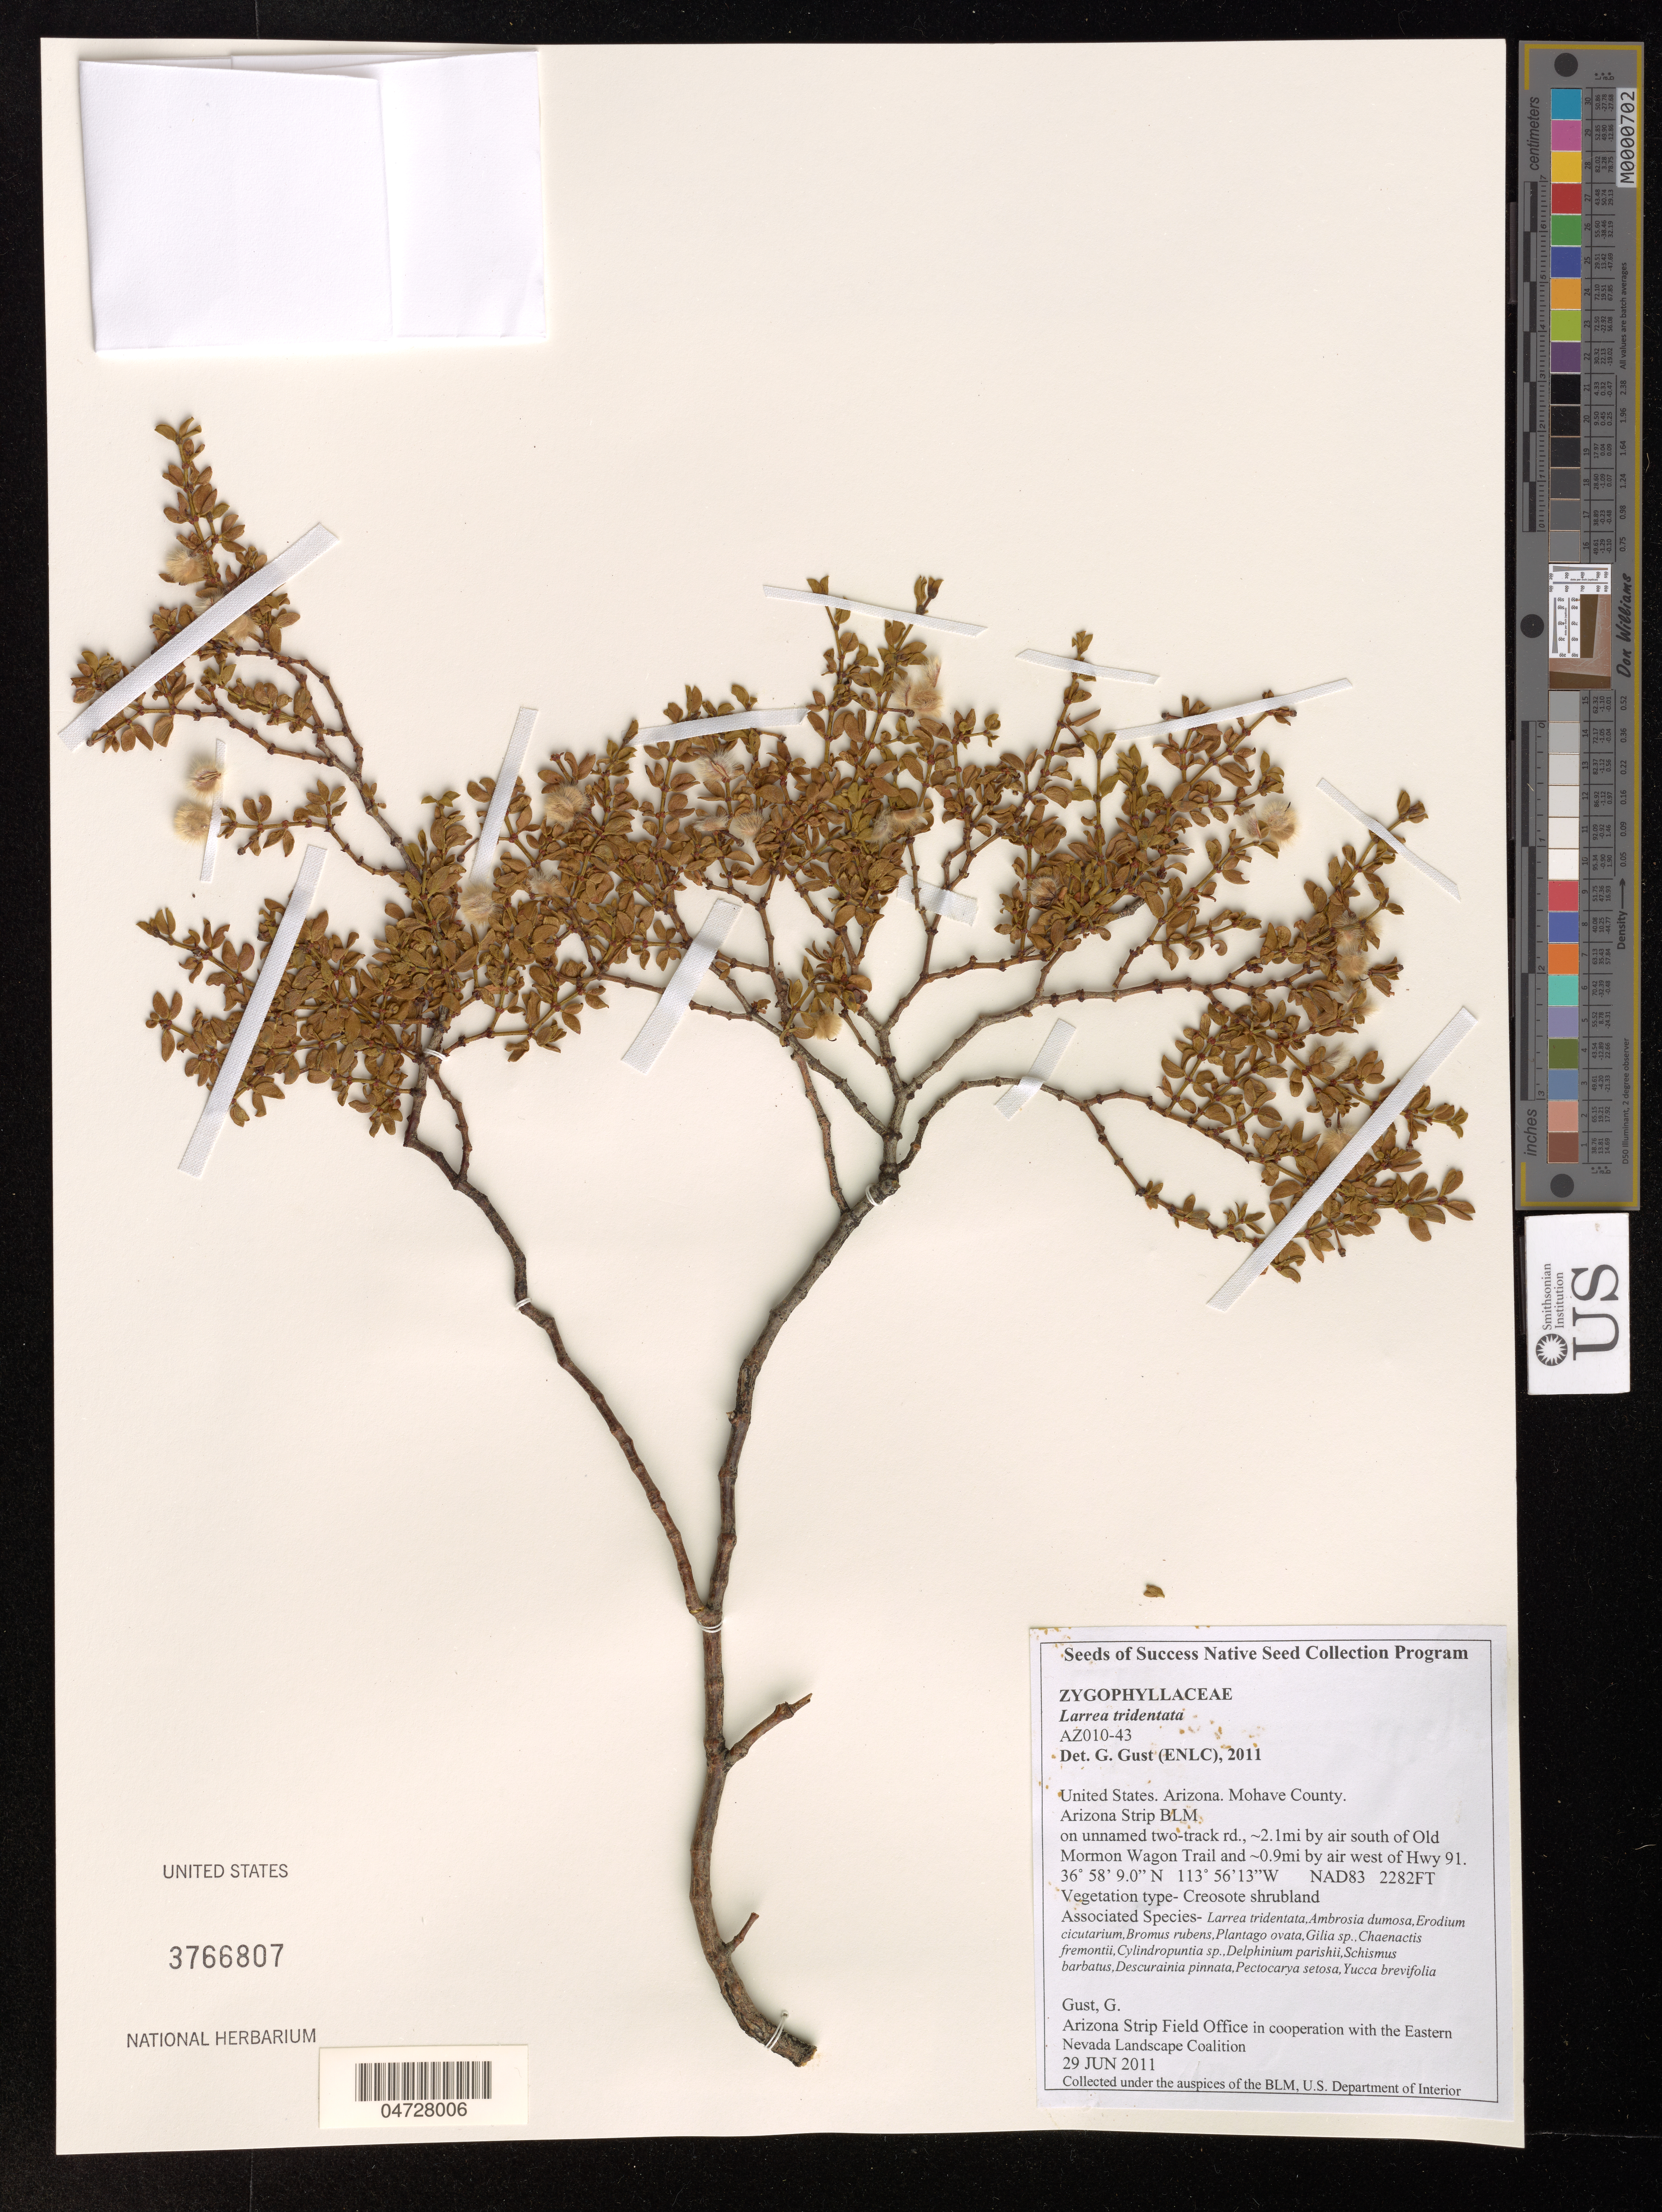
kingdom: Plantae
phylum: Tracheophyta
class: Magnoliopsida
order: Zygophyllales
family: Zygophyllaceae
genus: Larrea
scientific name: Larrea tridentata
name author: (Sessé & Moc. ex DC.) Coville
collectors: G. Gust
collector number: AZ010-43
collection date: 2011-06-29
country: United States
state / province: Arizona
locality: Mohave County, Arizona Strip Blm, On unnamed two-track rd., ~2.1 mi by air south of Old Mormon Wagon Trail and 0.9 mi by air west of Hwy 91.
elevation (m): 696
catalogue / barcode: US 3766807